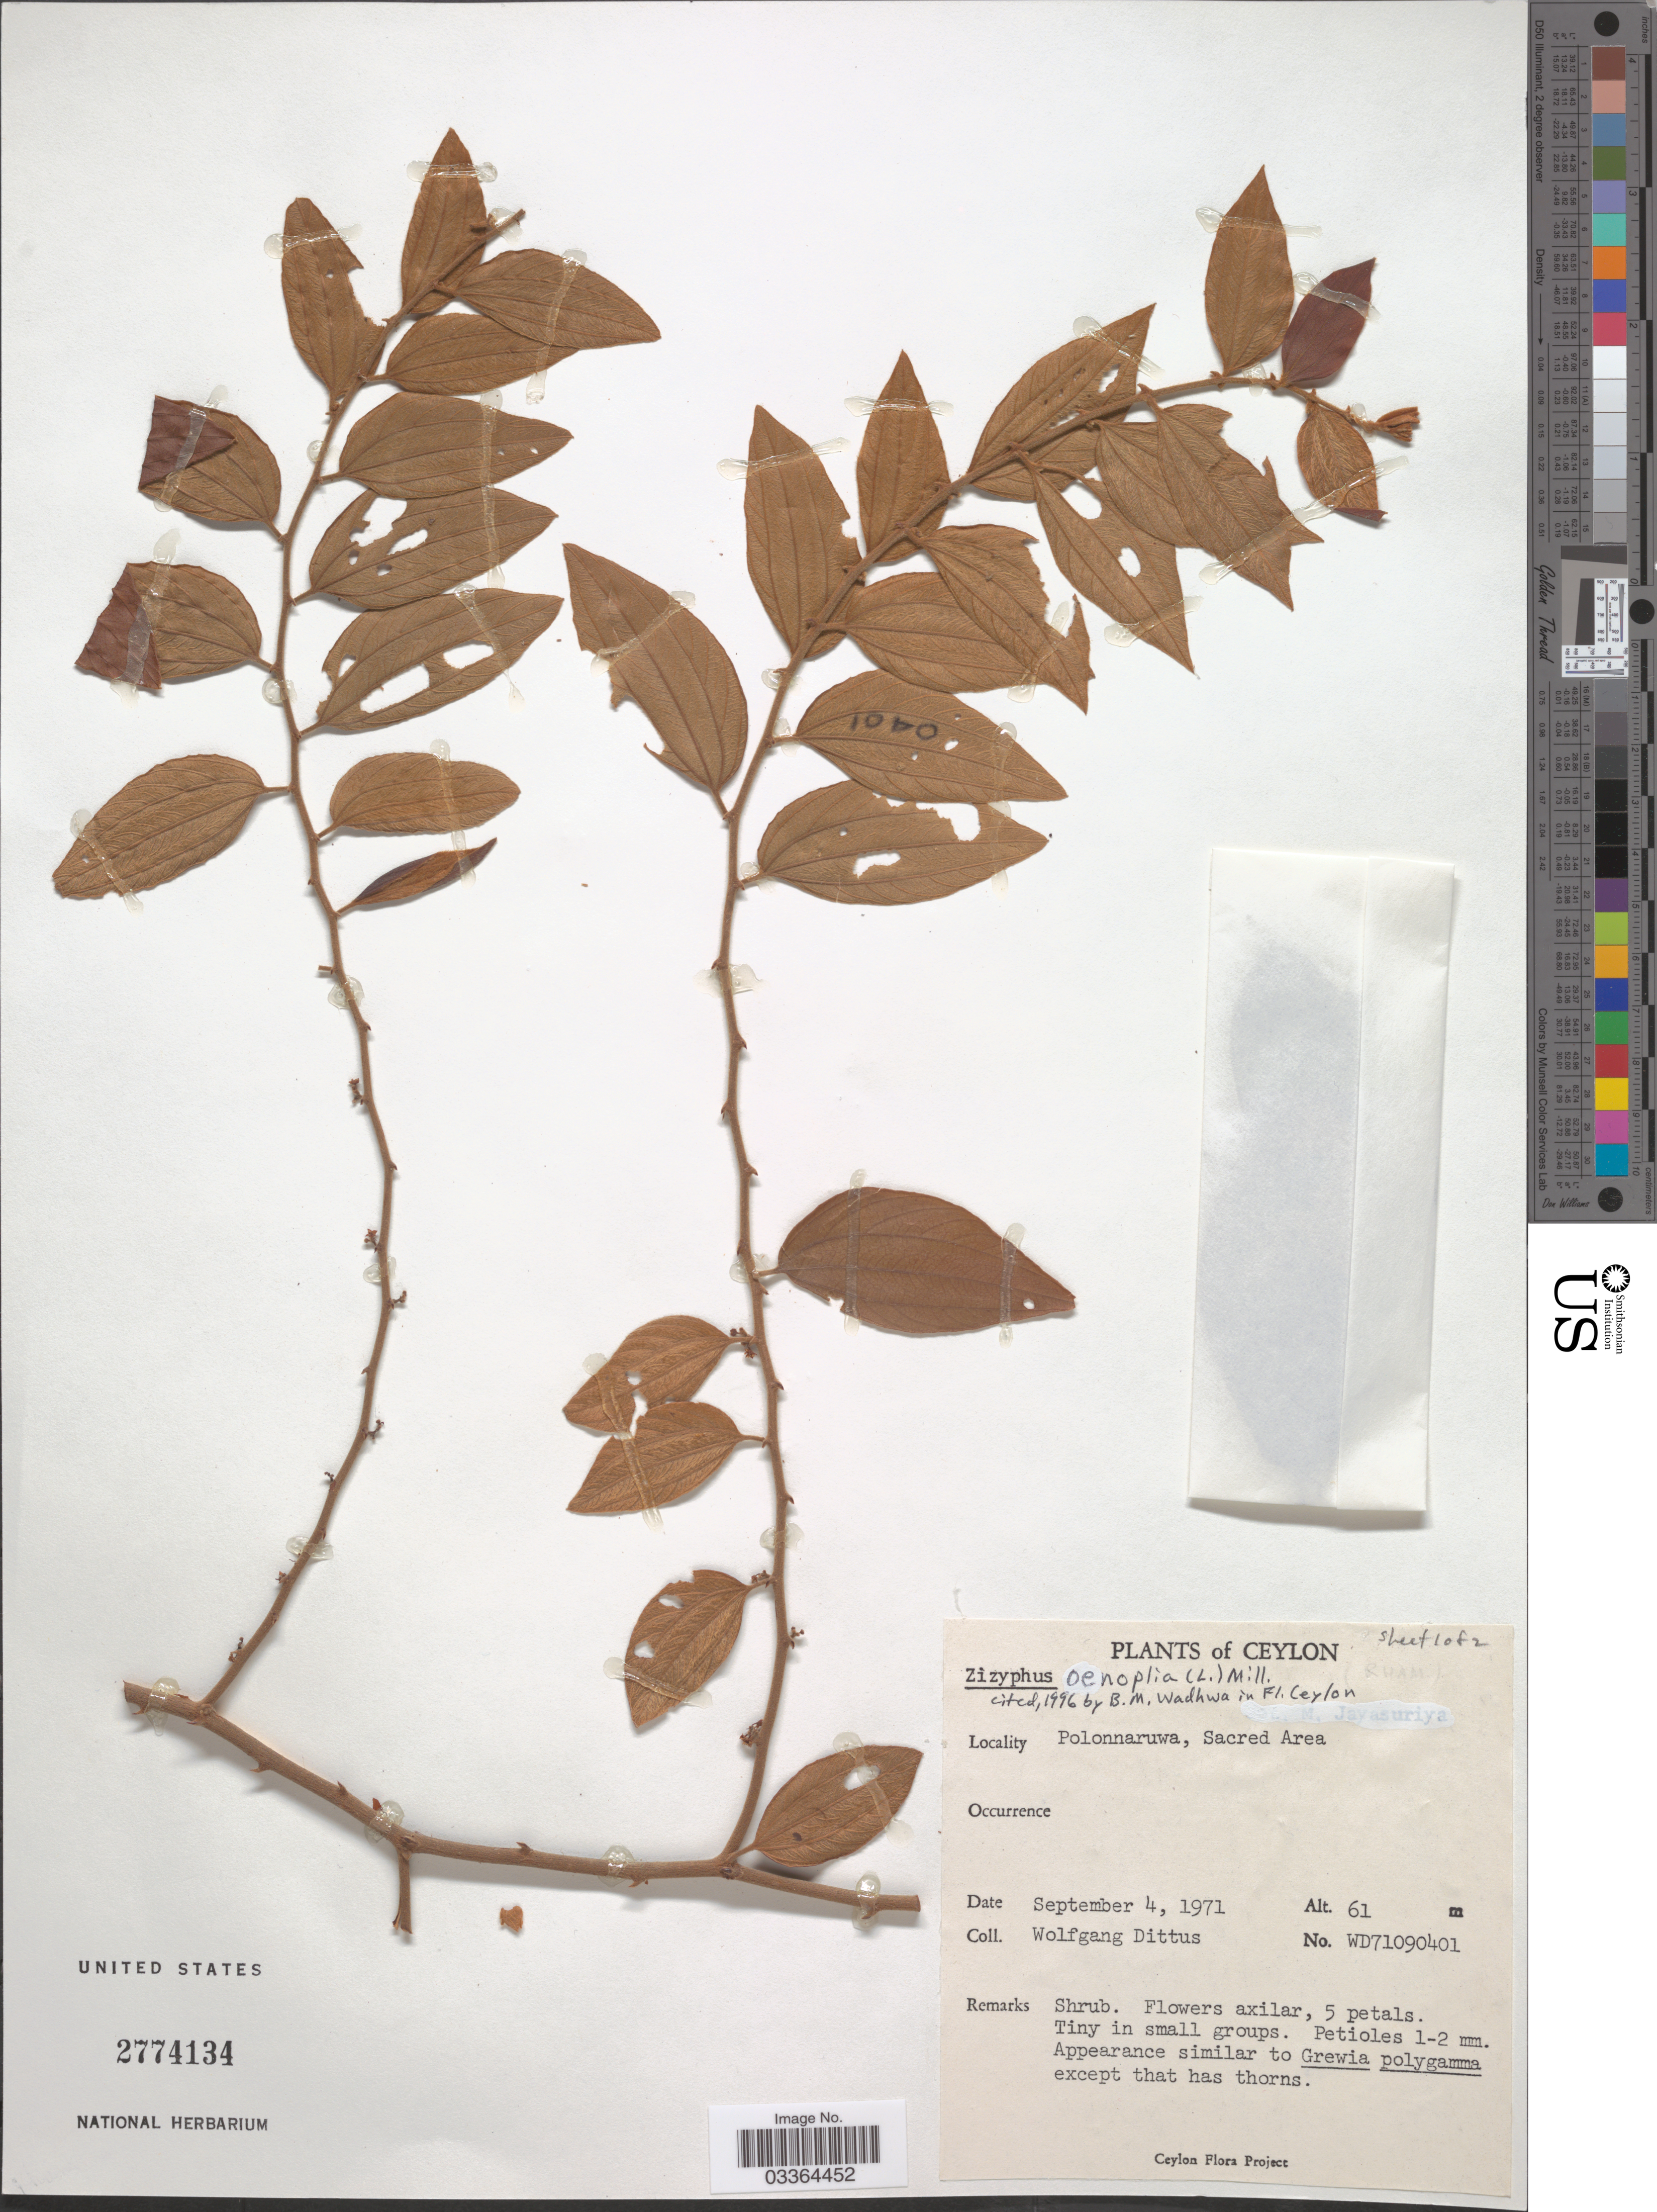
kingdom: Plantae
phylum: Tracheophyta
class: Magnoliopsida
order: Rosales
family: Rhamnaceae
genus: Ziziphus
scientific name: Ziziphus oenopolia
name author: (L.) Mill.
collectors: W. Dittus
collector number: WD71090401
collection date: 1971-09-04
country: Sri Lanka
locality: Ceylon. Polonnaruwa, Sacred Area.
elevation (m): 61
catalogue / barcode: US 2774134